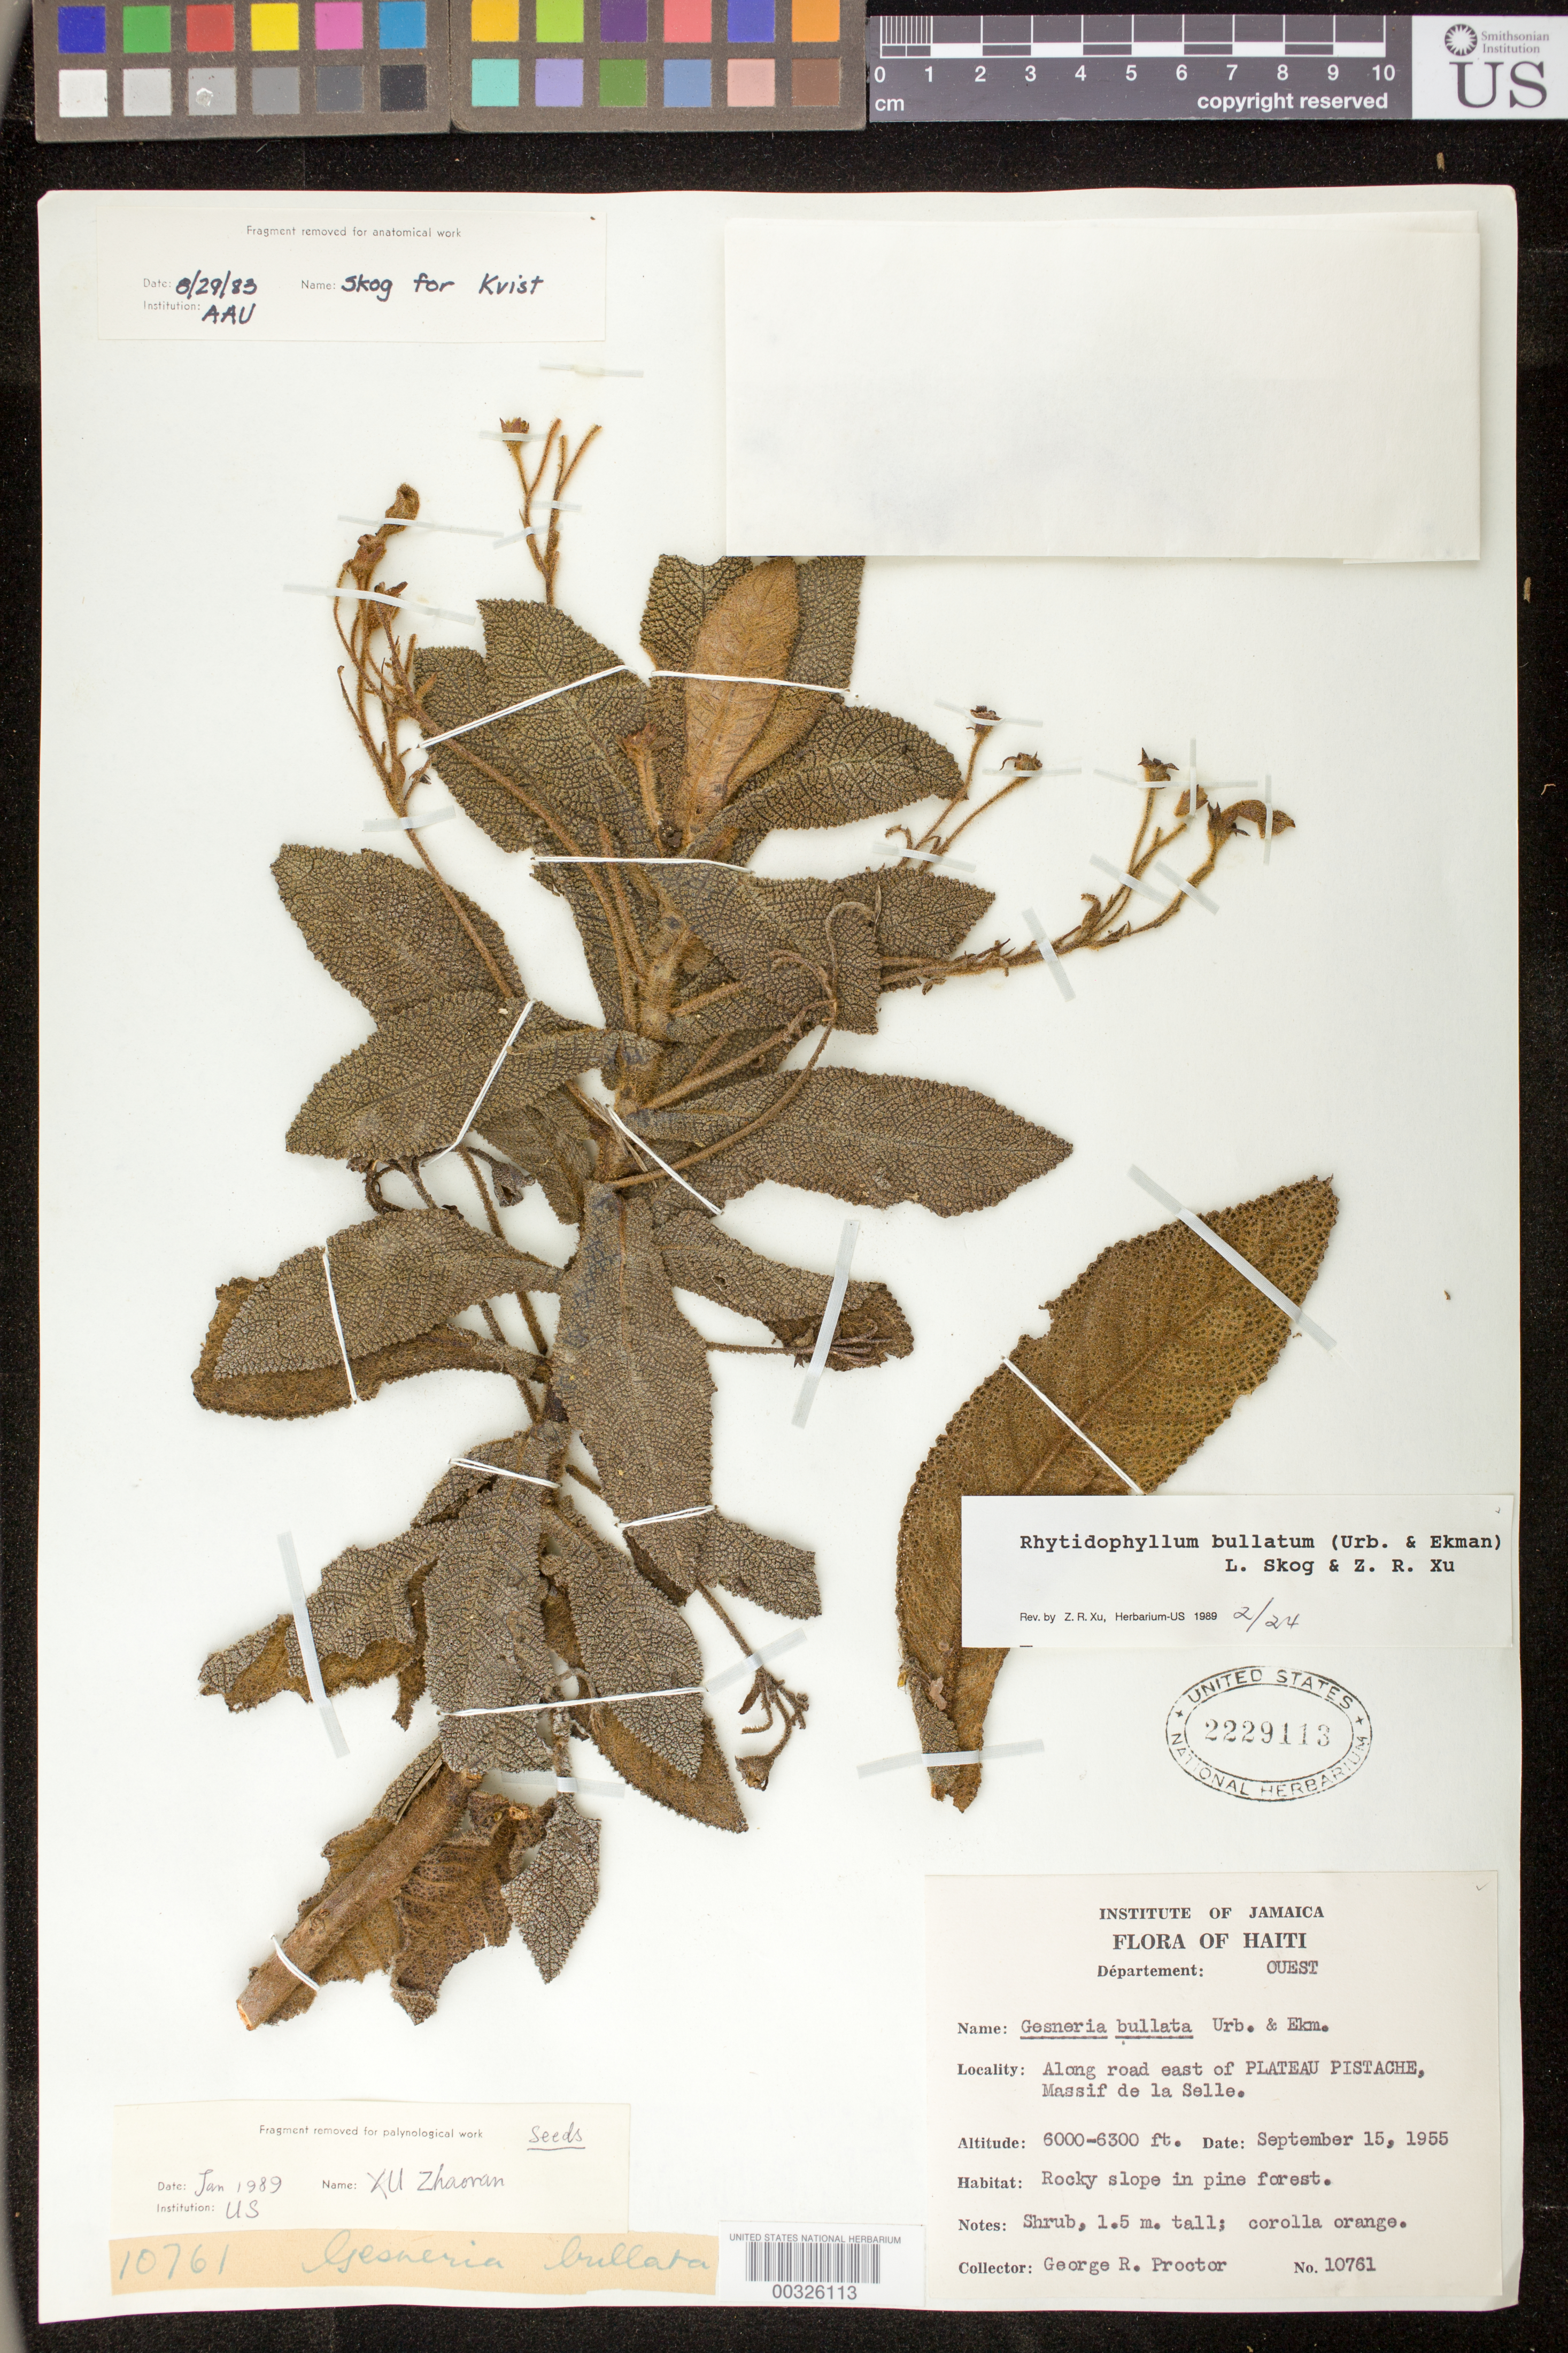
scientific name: unpublished name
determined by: Skog, Laurence E.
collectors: G. R. Proctor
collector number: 10761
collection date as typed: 15 Sep 1955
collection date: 1955-09-15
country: Haiti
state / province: Ouest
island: Hispaniola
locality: Along road E of Plateau Pistache, Massif de la Selle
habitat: Rocky slope in pine forest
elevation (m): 1829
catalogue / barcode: US 2229113